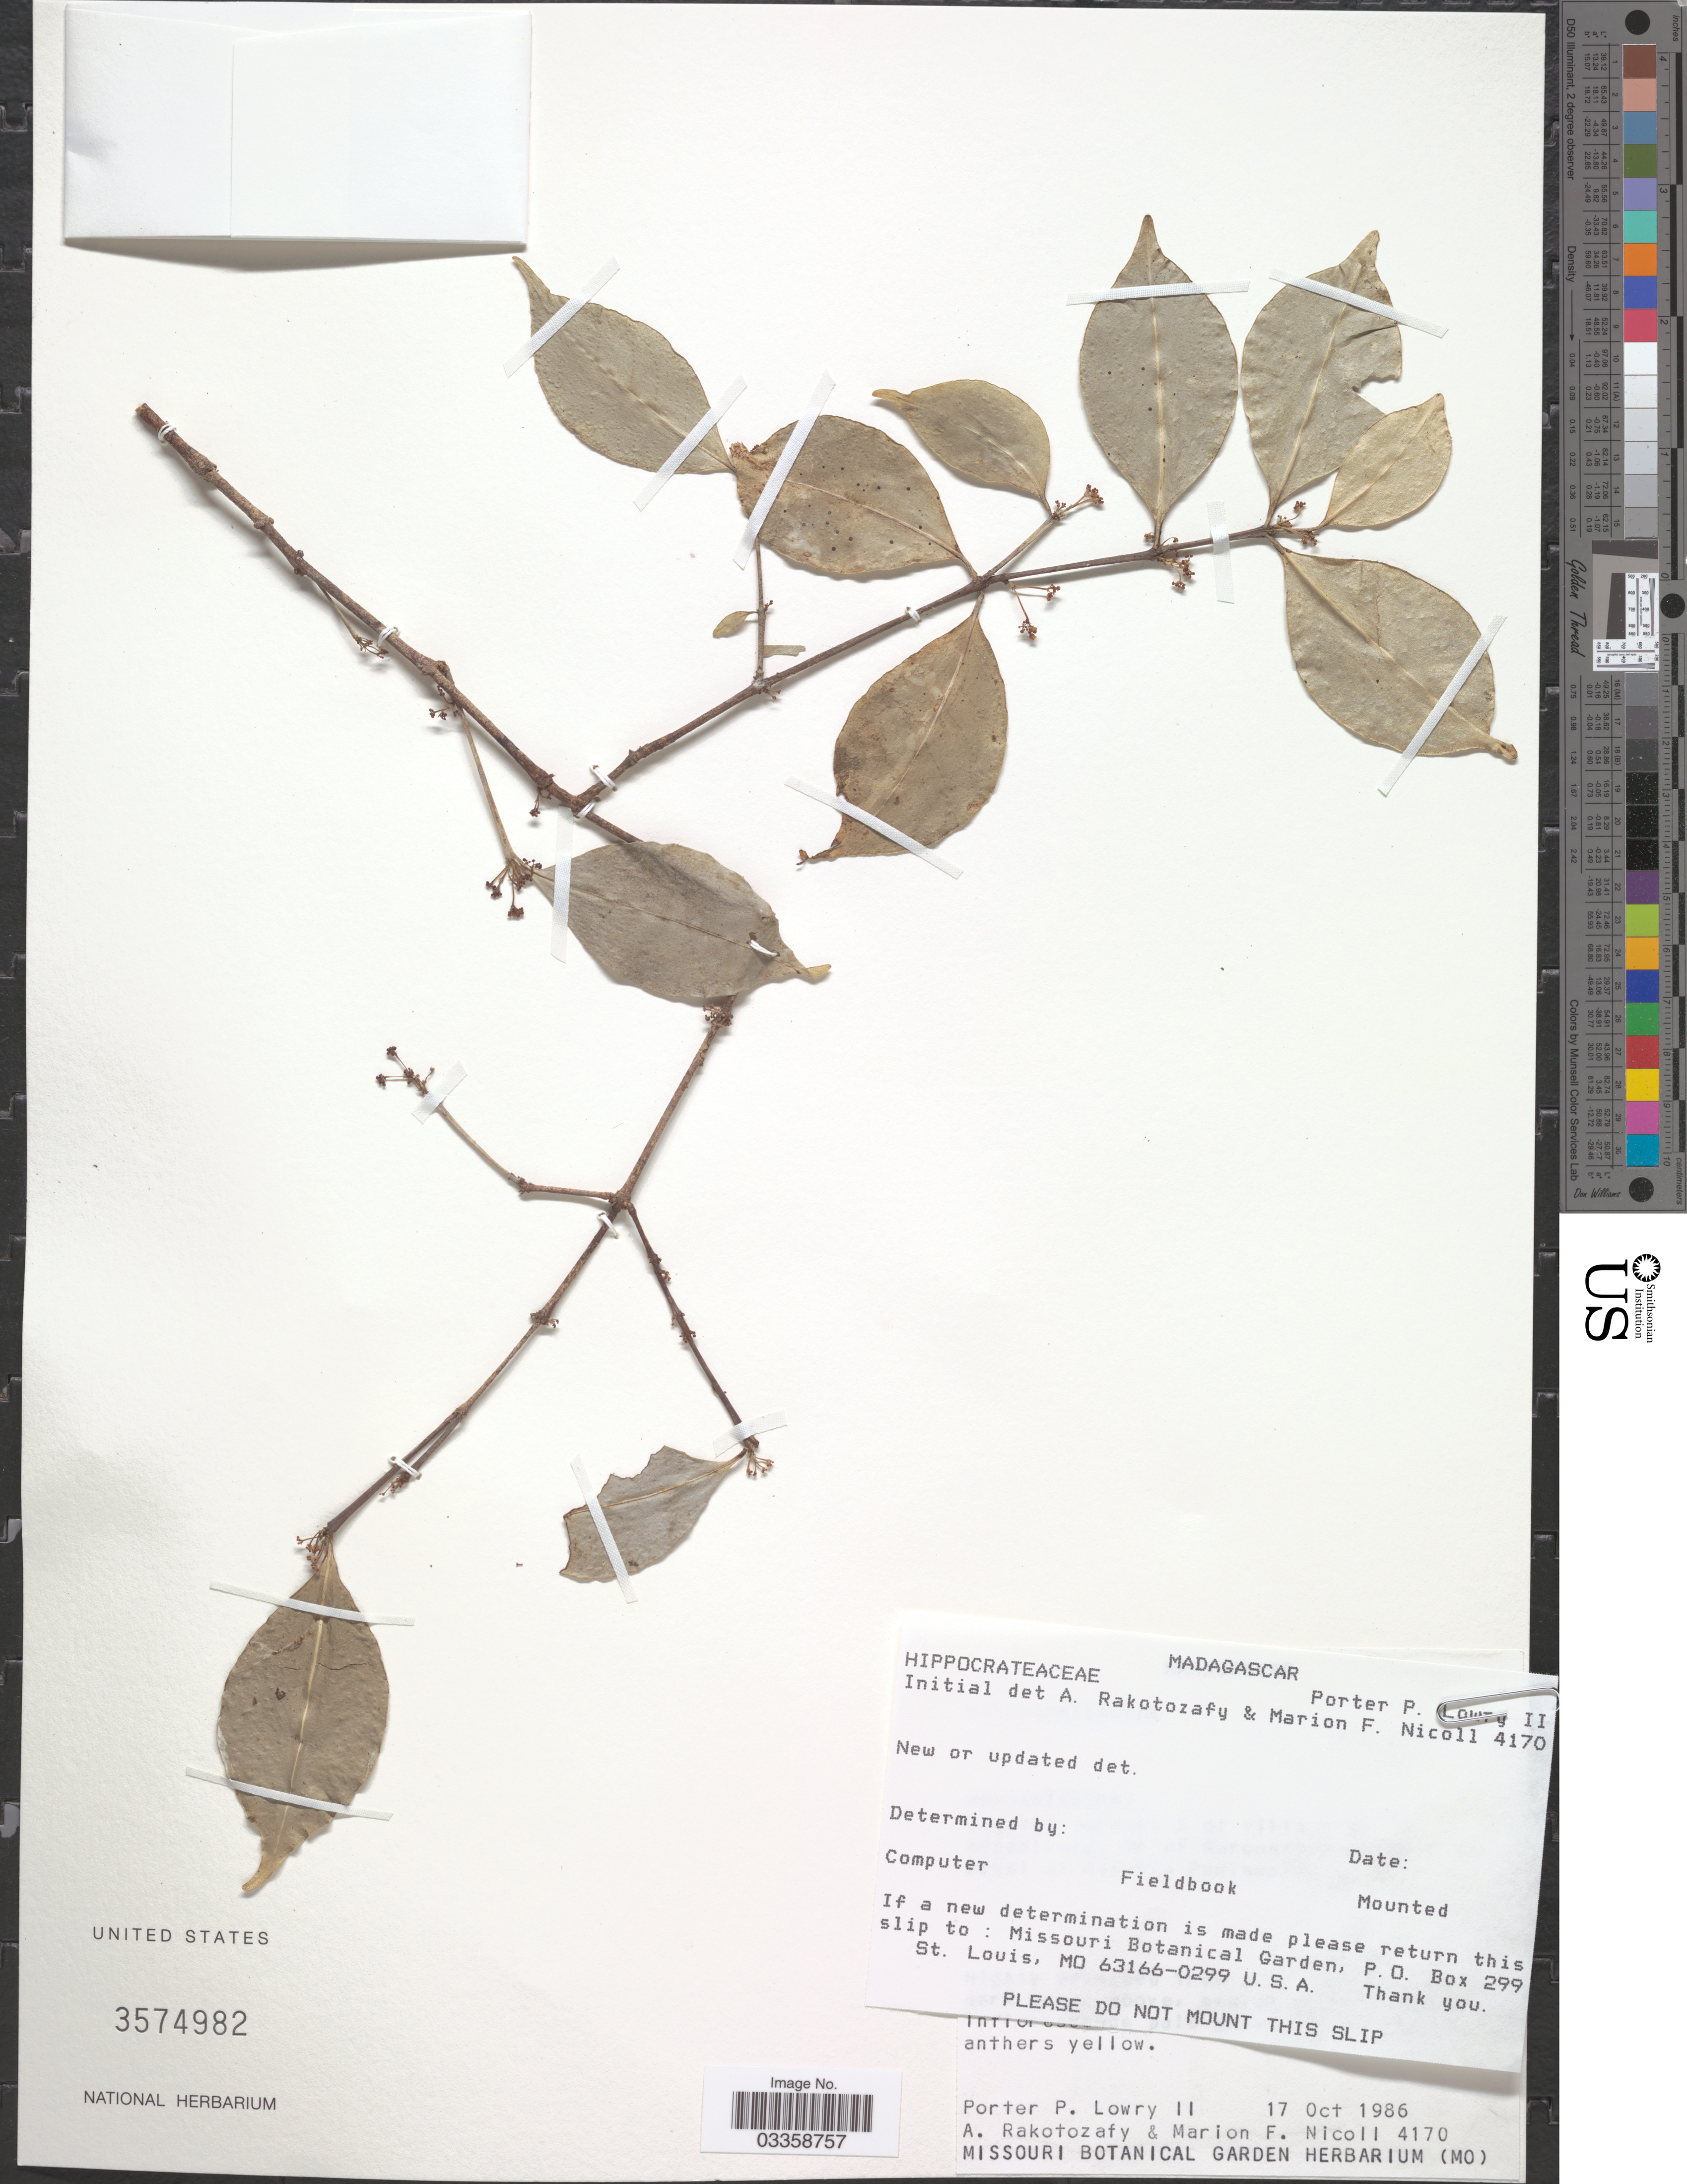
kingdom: Plantae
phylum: Tracheophyta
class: Magnoliopsida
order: Celastrales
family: Celastraceae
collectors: P. P. Lowry, A. Rakotozafy & M. F. Nicoll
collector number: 4170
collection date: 1986-10-17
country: Madagascar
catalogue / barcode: US 3574982